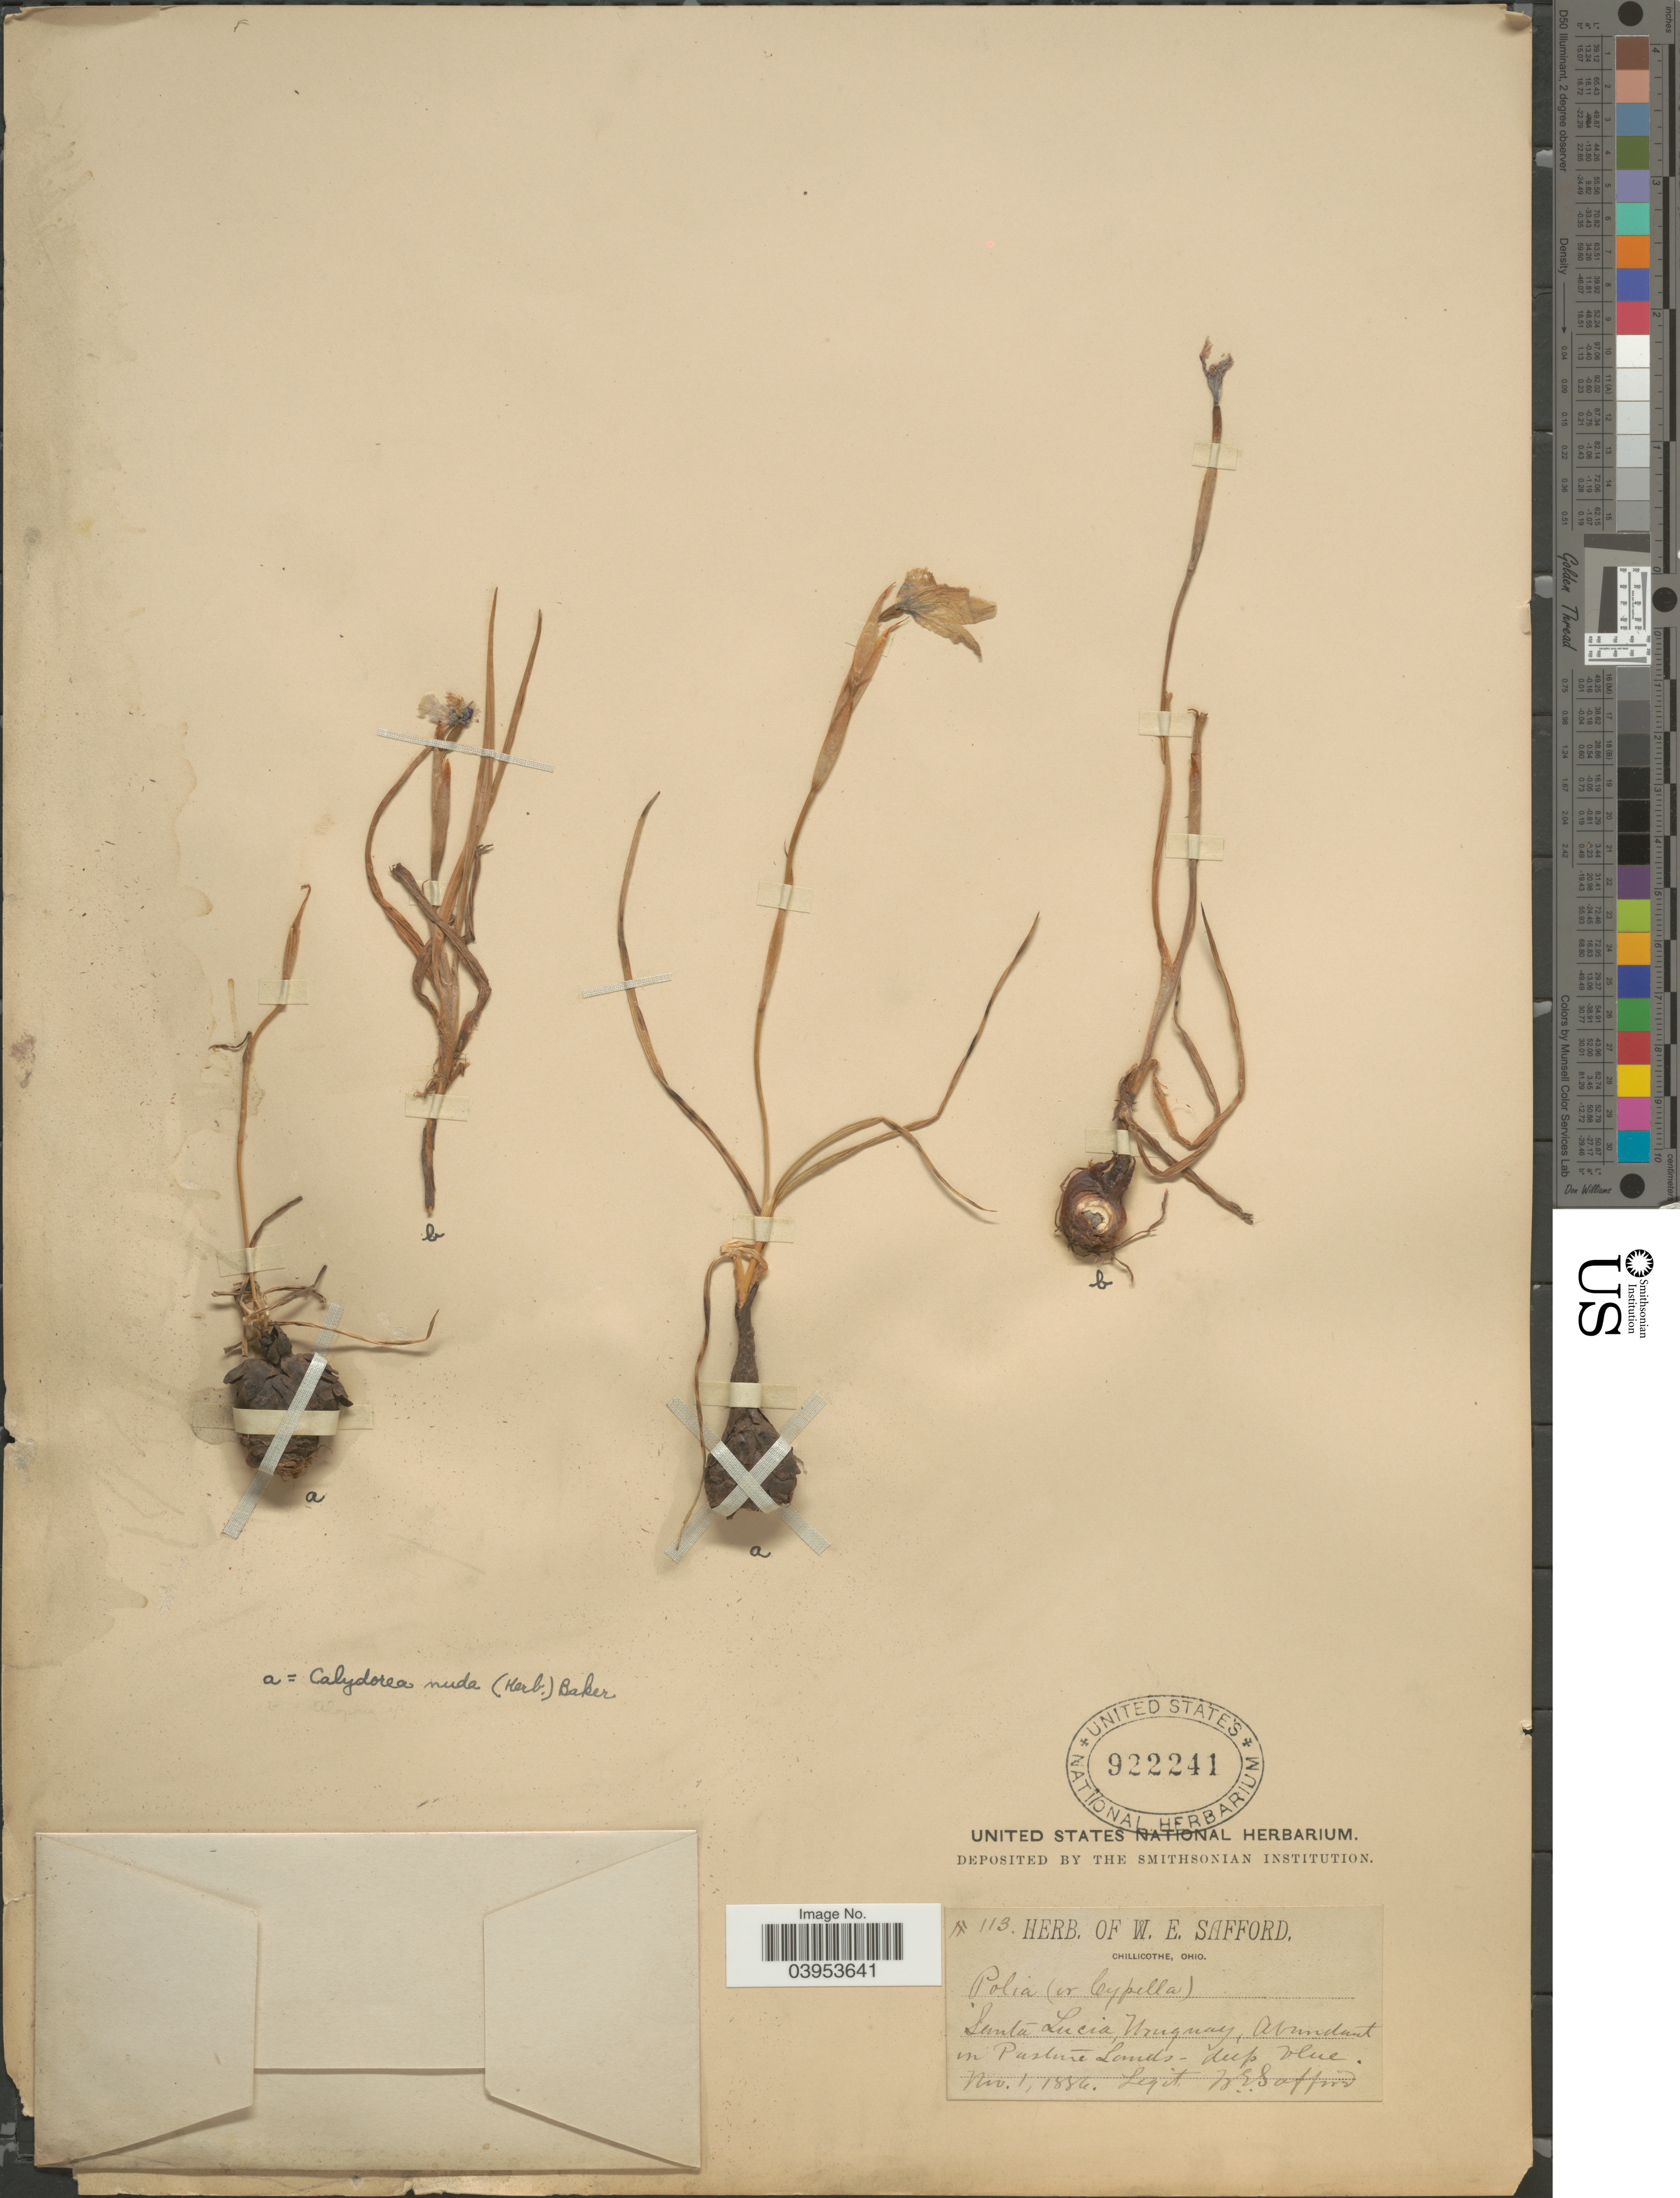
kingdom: Plantae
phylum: Tracheophyta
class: Liliopsida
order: Asparagales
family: Iridaceae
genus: Calydorea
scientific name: Calydorea nuda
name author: (Herb.) Baker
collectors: W. E. Safford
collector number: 113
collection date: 1884-11-01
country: Uruguay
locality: Santa Lucia.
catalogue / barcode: US 922241